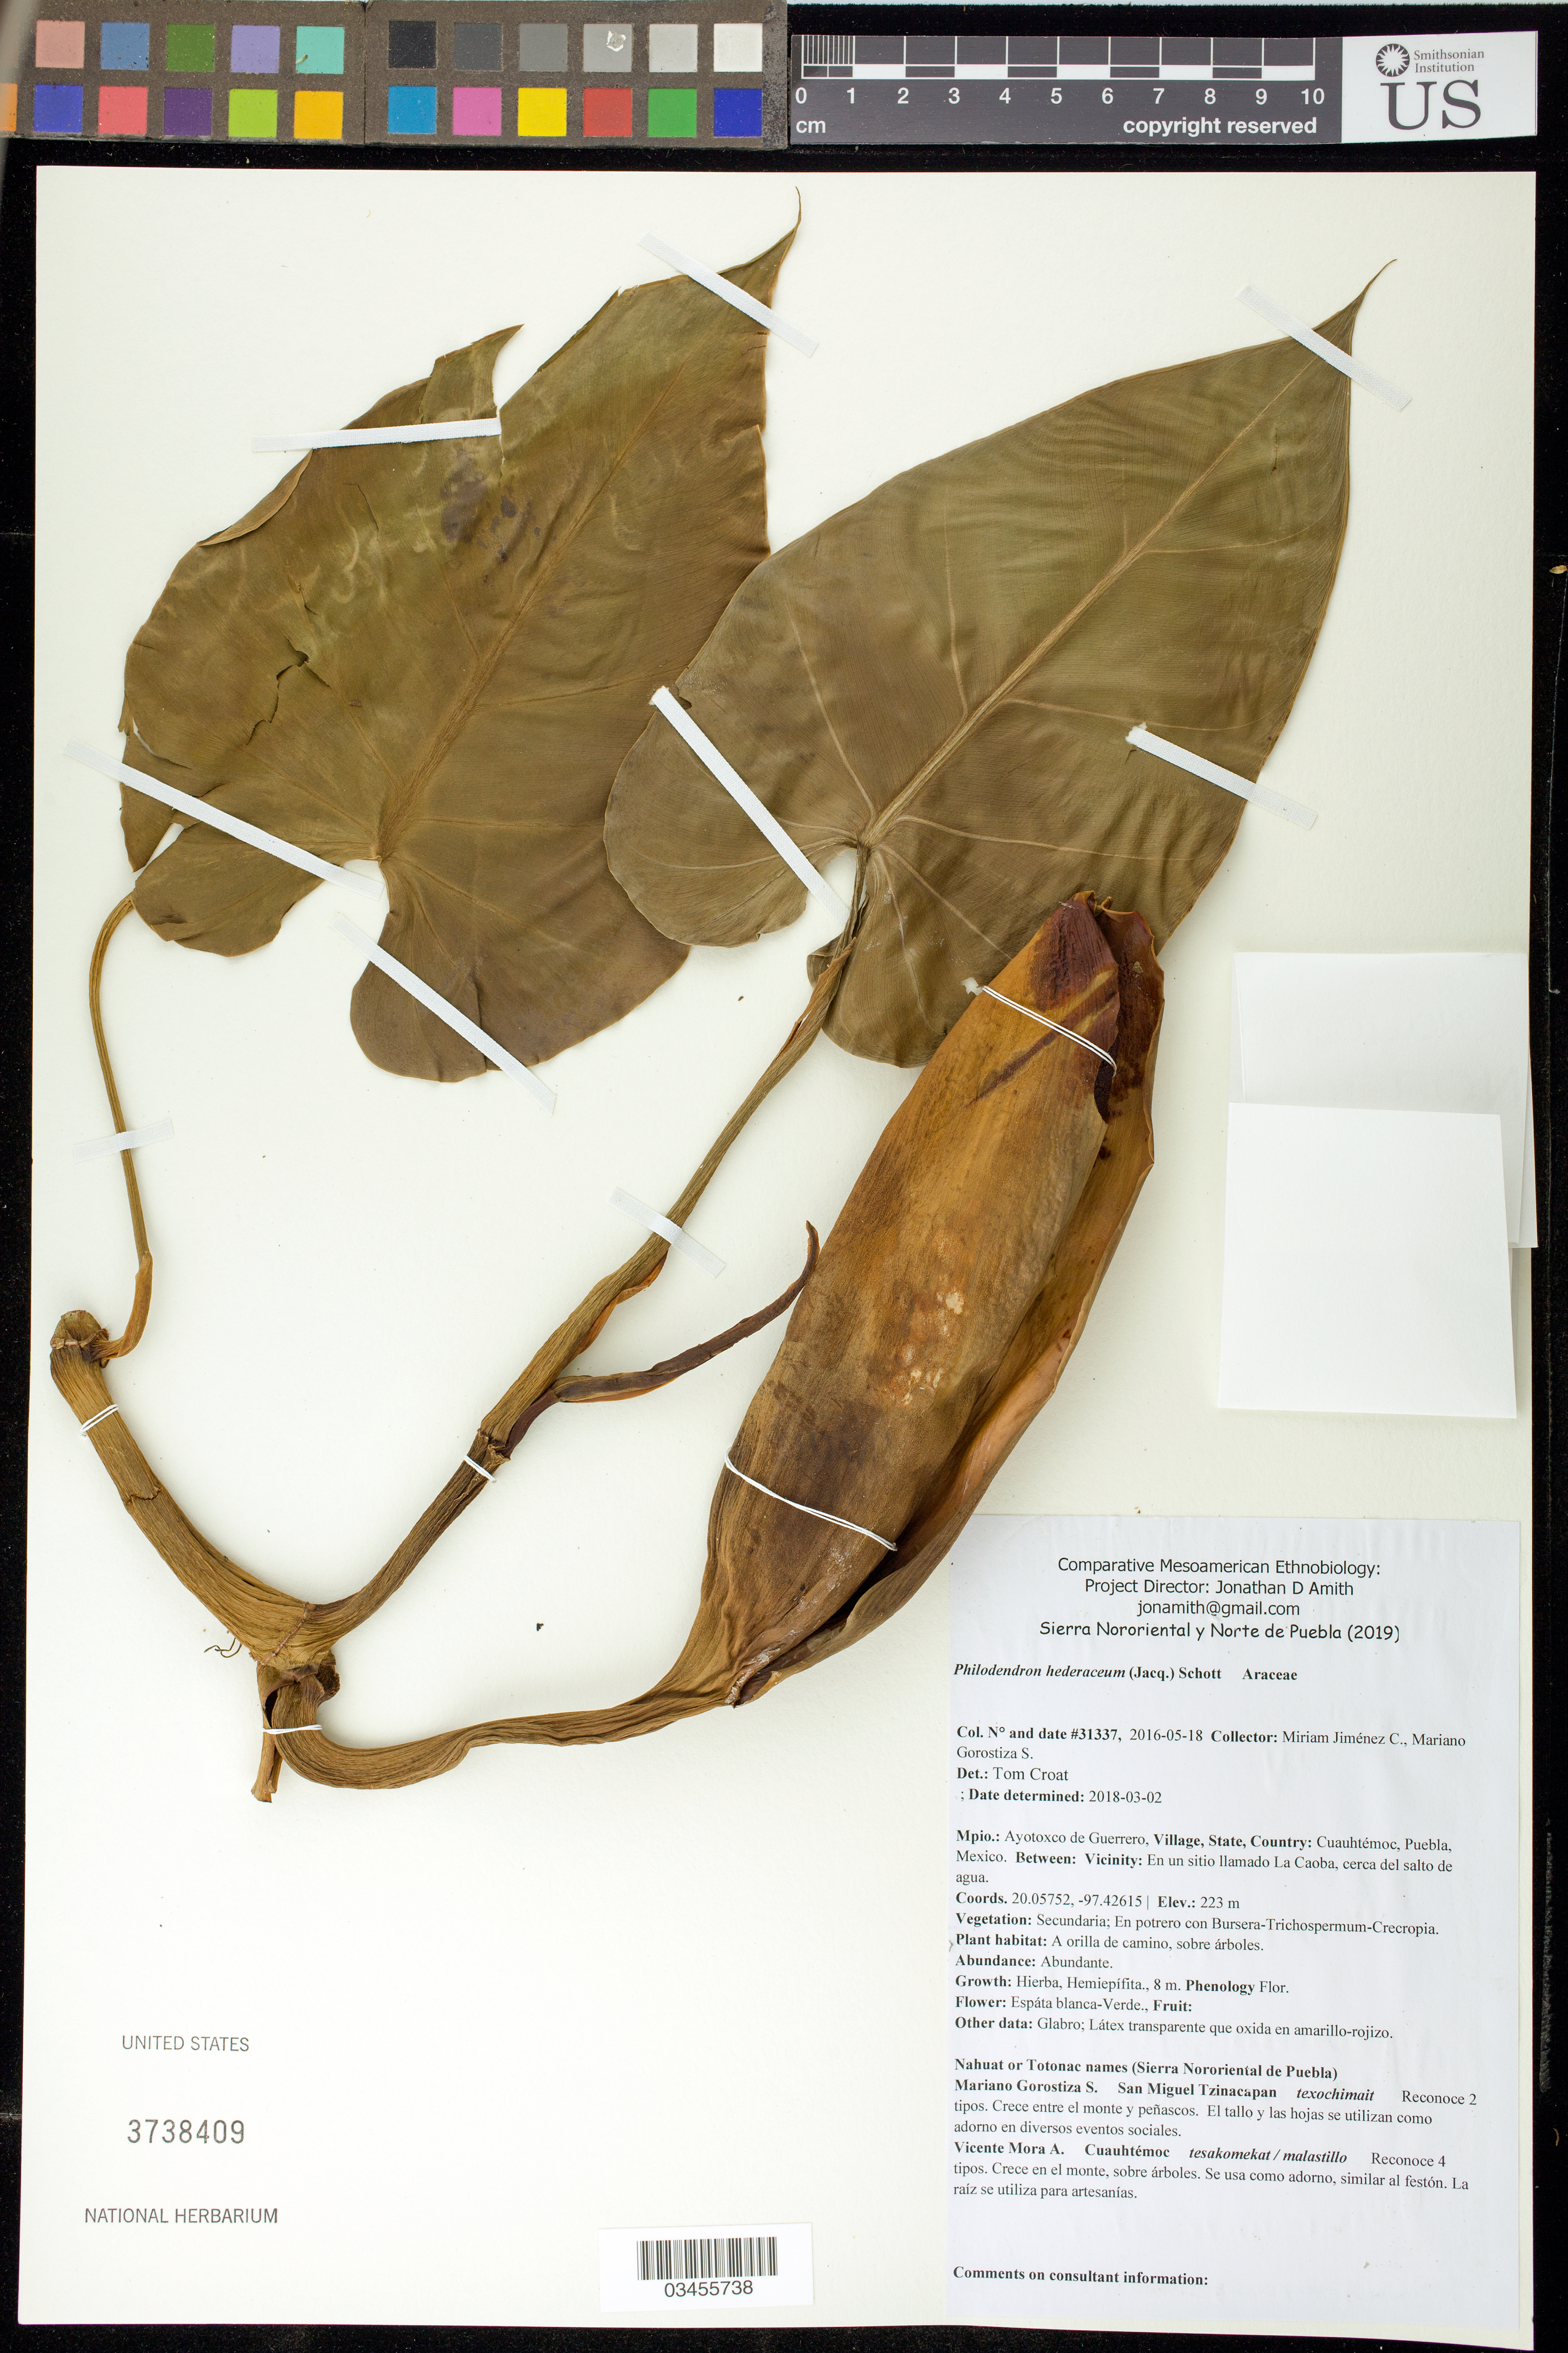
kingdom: Plantae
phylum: Tracheophyta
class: Liliopsida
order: Alismatales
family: Araceae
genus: Philodendron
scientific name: Philodendron hederaceum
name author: (Jacq.) Schott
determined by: Croat, Thomas B., Missouri Botanical Garden (MO)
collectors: M. Jiménez Chimil & M. Gorostiza S.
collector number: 31337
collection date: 2016-05-18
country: México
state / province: Puebla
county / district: Ayotoxco de Guerrero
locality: PUEBLO: Cuauhtémoc; LOCALIDAD EXACTA: En un sitio llamado La Caoba, cerca del salto de agua.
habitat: En potrero con Bursera-Trichospermum-Crecropia | A orilla de camino, sobre árboles.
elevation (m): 223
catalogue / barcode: US 3738409